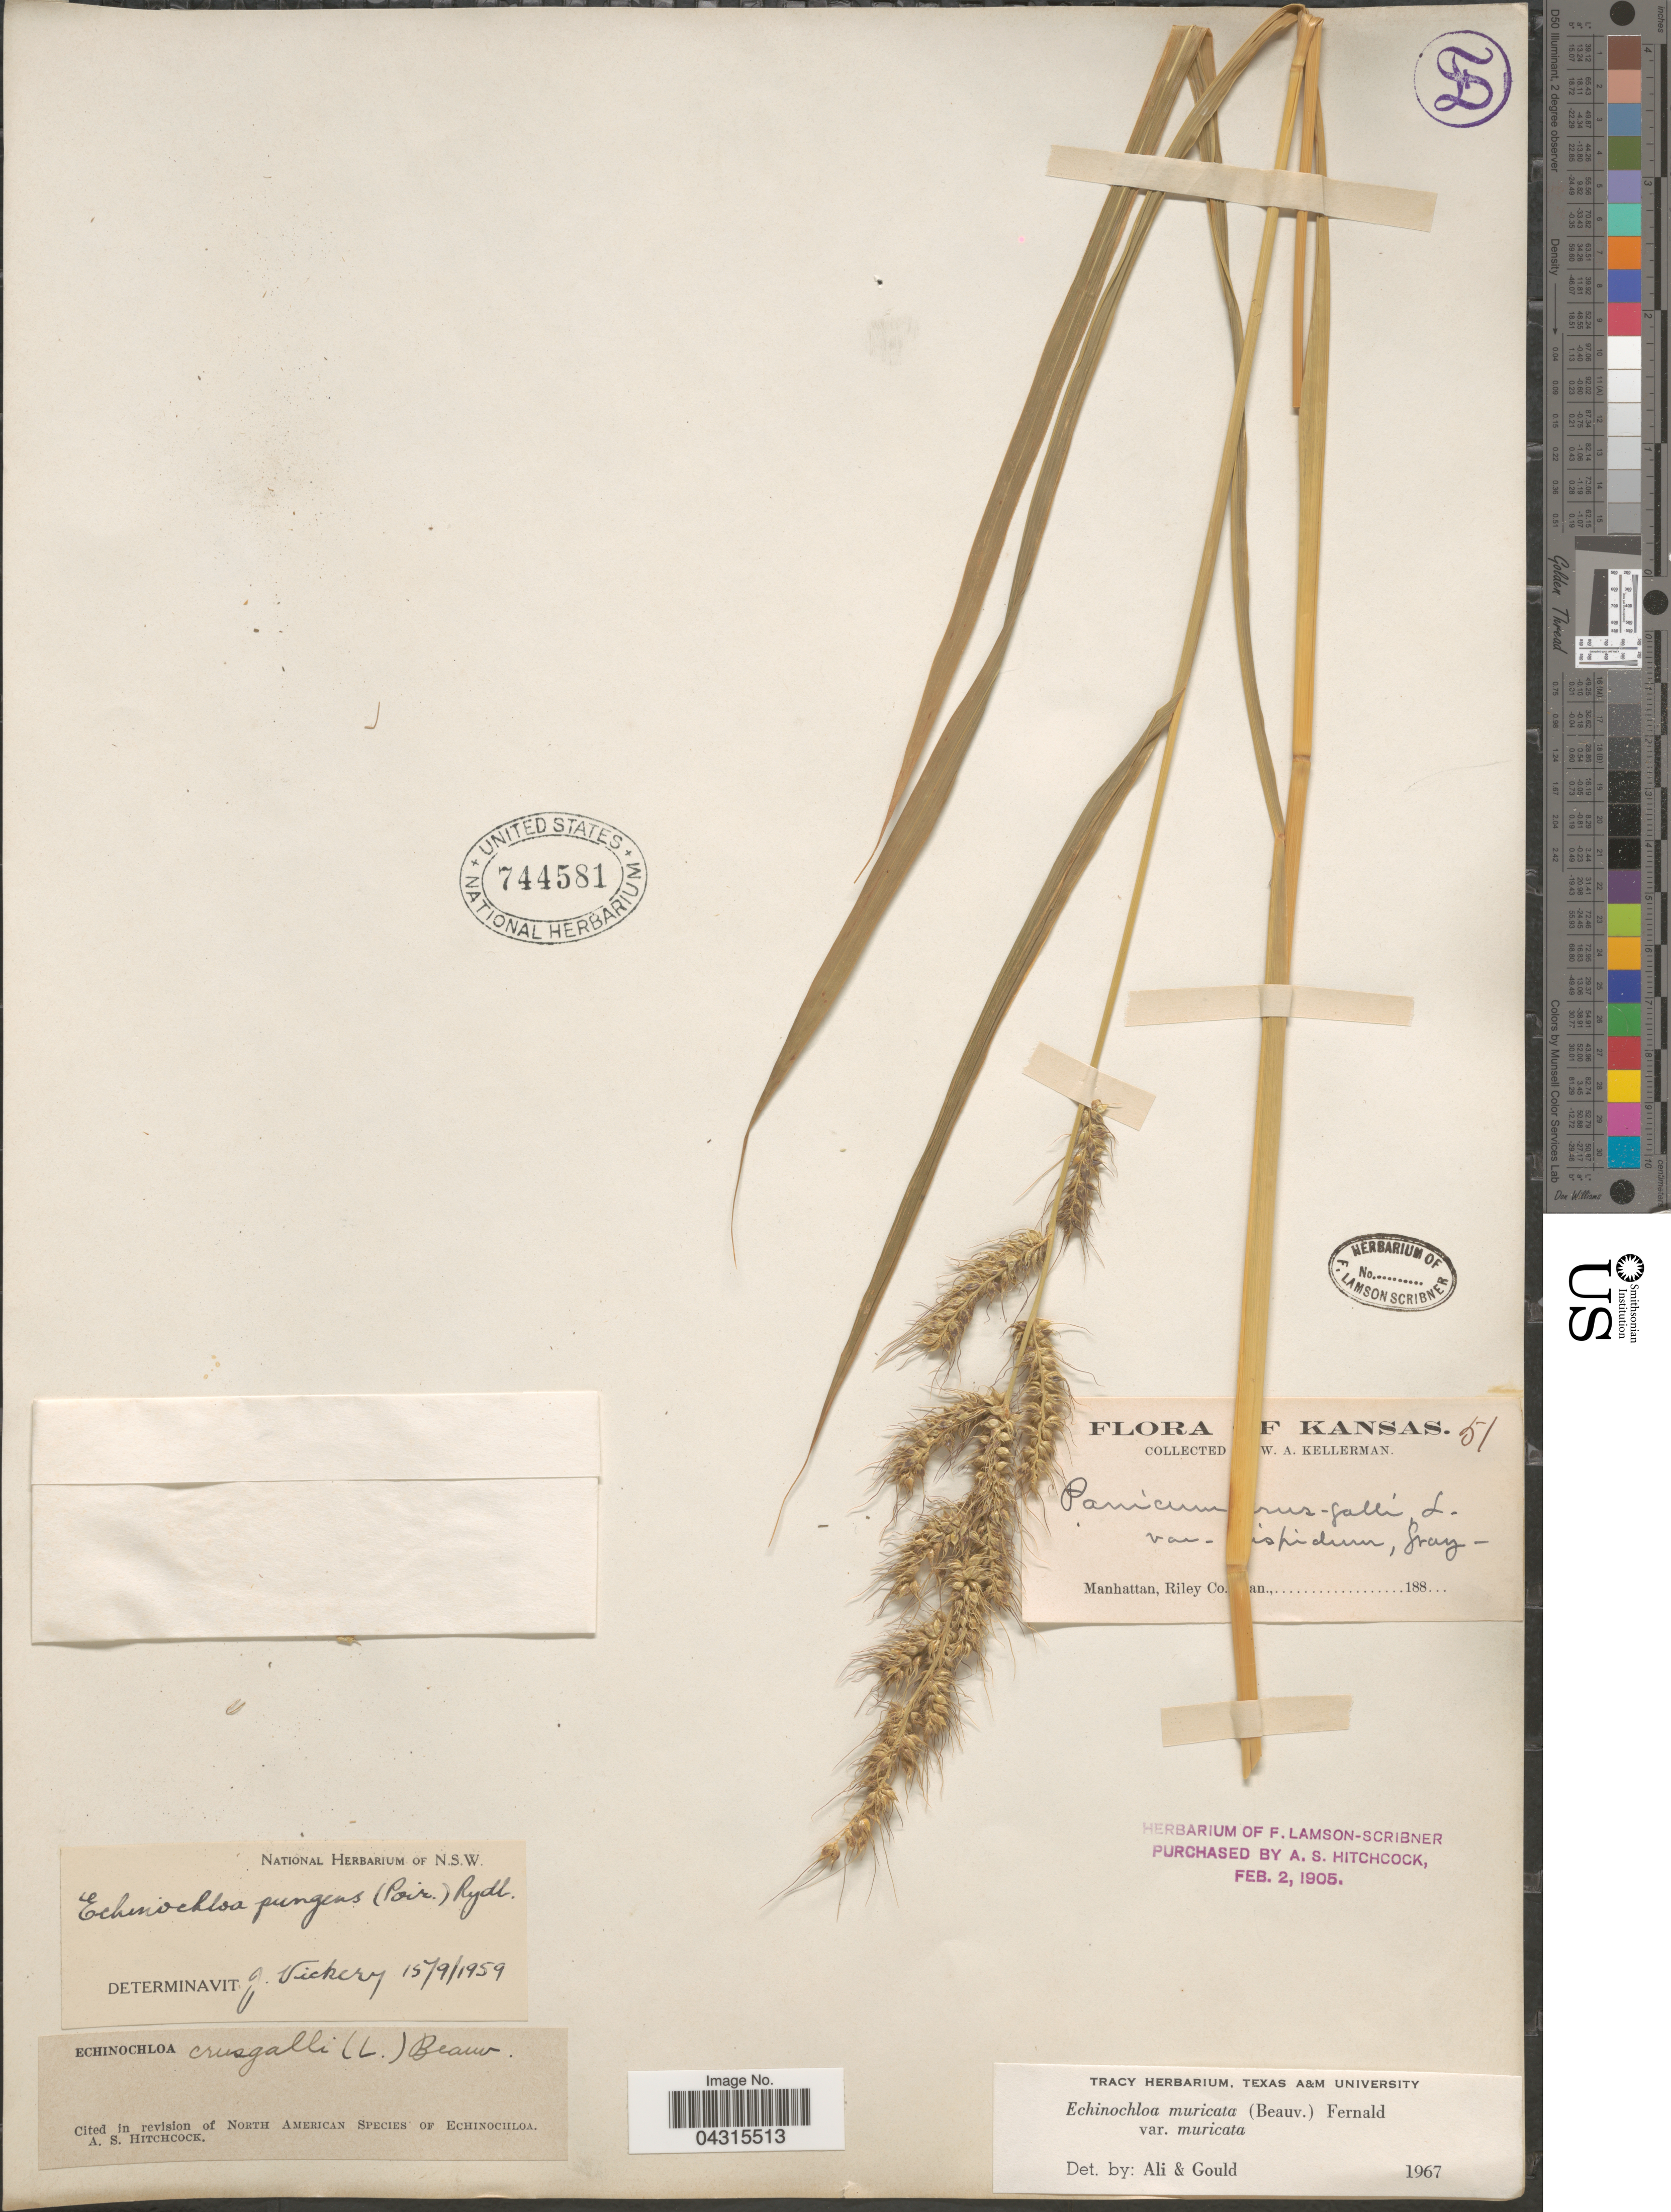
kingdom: Plantae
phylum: Tracheophyta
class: Liliopsida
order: Poales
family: Poaceae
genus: Echinochloa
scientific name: Echinochloa muricata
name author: (P. Beauv.) Fernald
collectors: W. Kellerman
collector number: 51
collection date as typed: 188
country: United States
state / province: Kansas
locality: Manhattan, Riley Co.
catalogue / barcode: US 744581